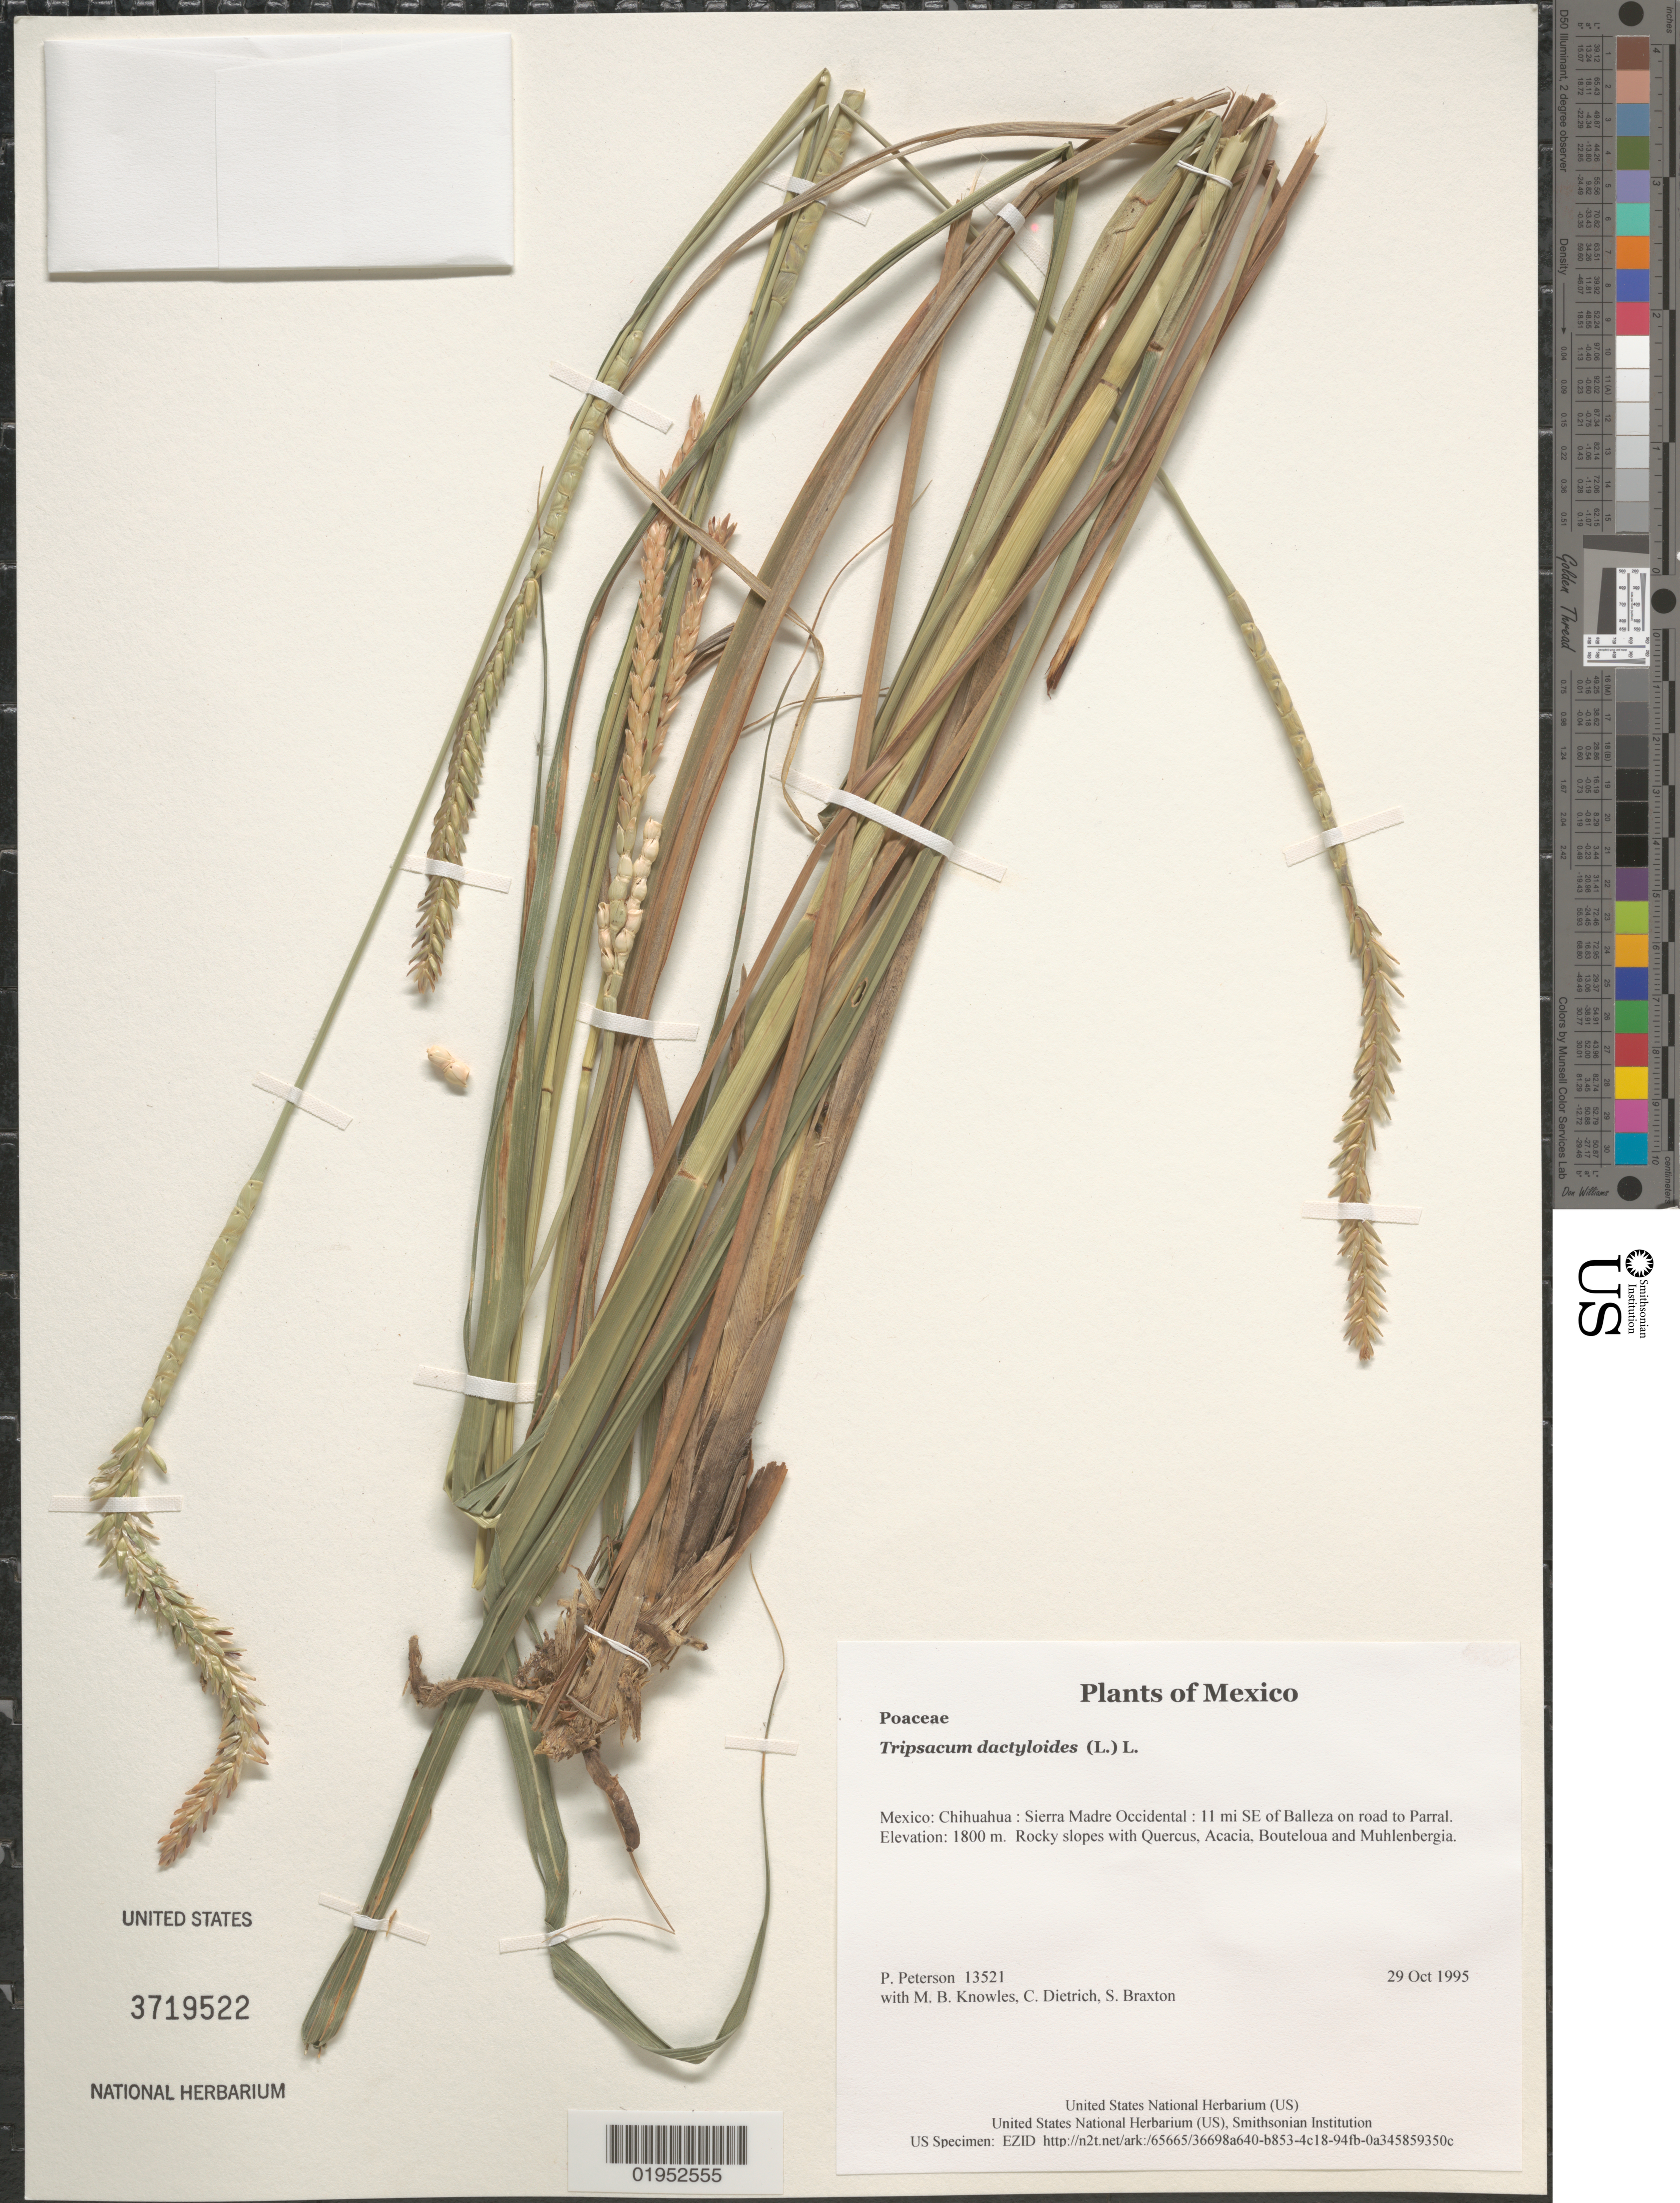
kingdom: Plantae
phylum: Tracheophyta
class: Liliopsida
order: Poales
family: Poaceae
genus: Tripsacum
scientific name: Tripsacum dactyloides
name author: (L.) L.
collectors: P. M. Peterson, M. B. Knowles, C. Dietrich & S. Braxton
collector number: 13521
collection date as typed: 29 Oct 1995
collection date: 1995-10-29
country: Mexico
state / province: Chihuahua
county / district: Sierra Madre Occidental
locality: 11 mi SE of Balleza on road to Parral.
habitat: Rocky slopes with Quercus, Acacia, Bouteloua and Muhlenbergia.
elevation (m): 1800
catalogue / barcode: US 3719522